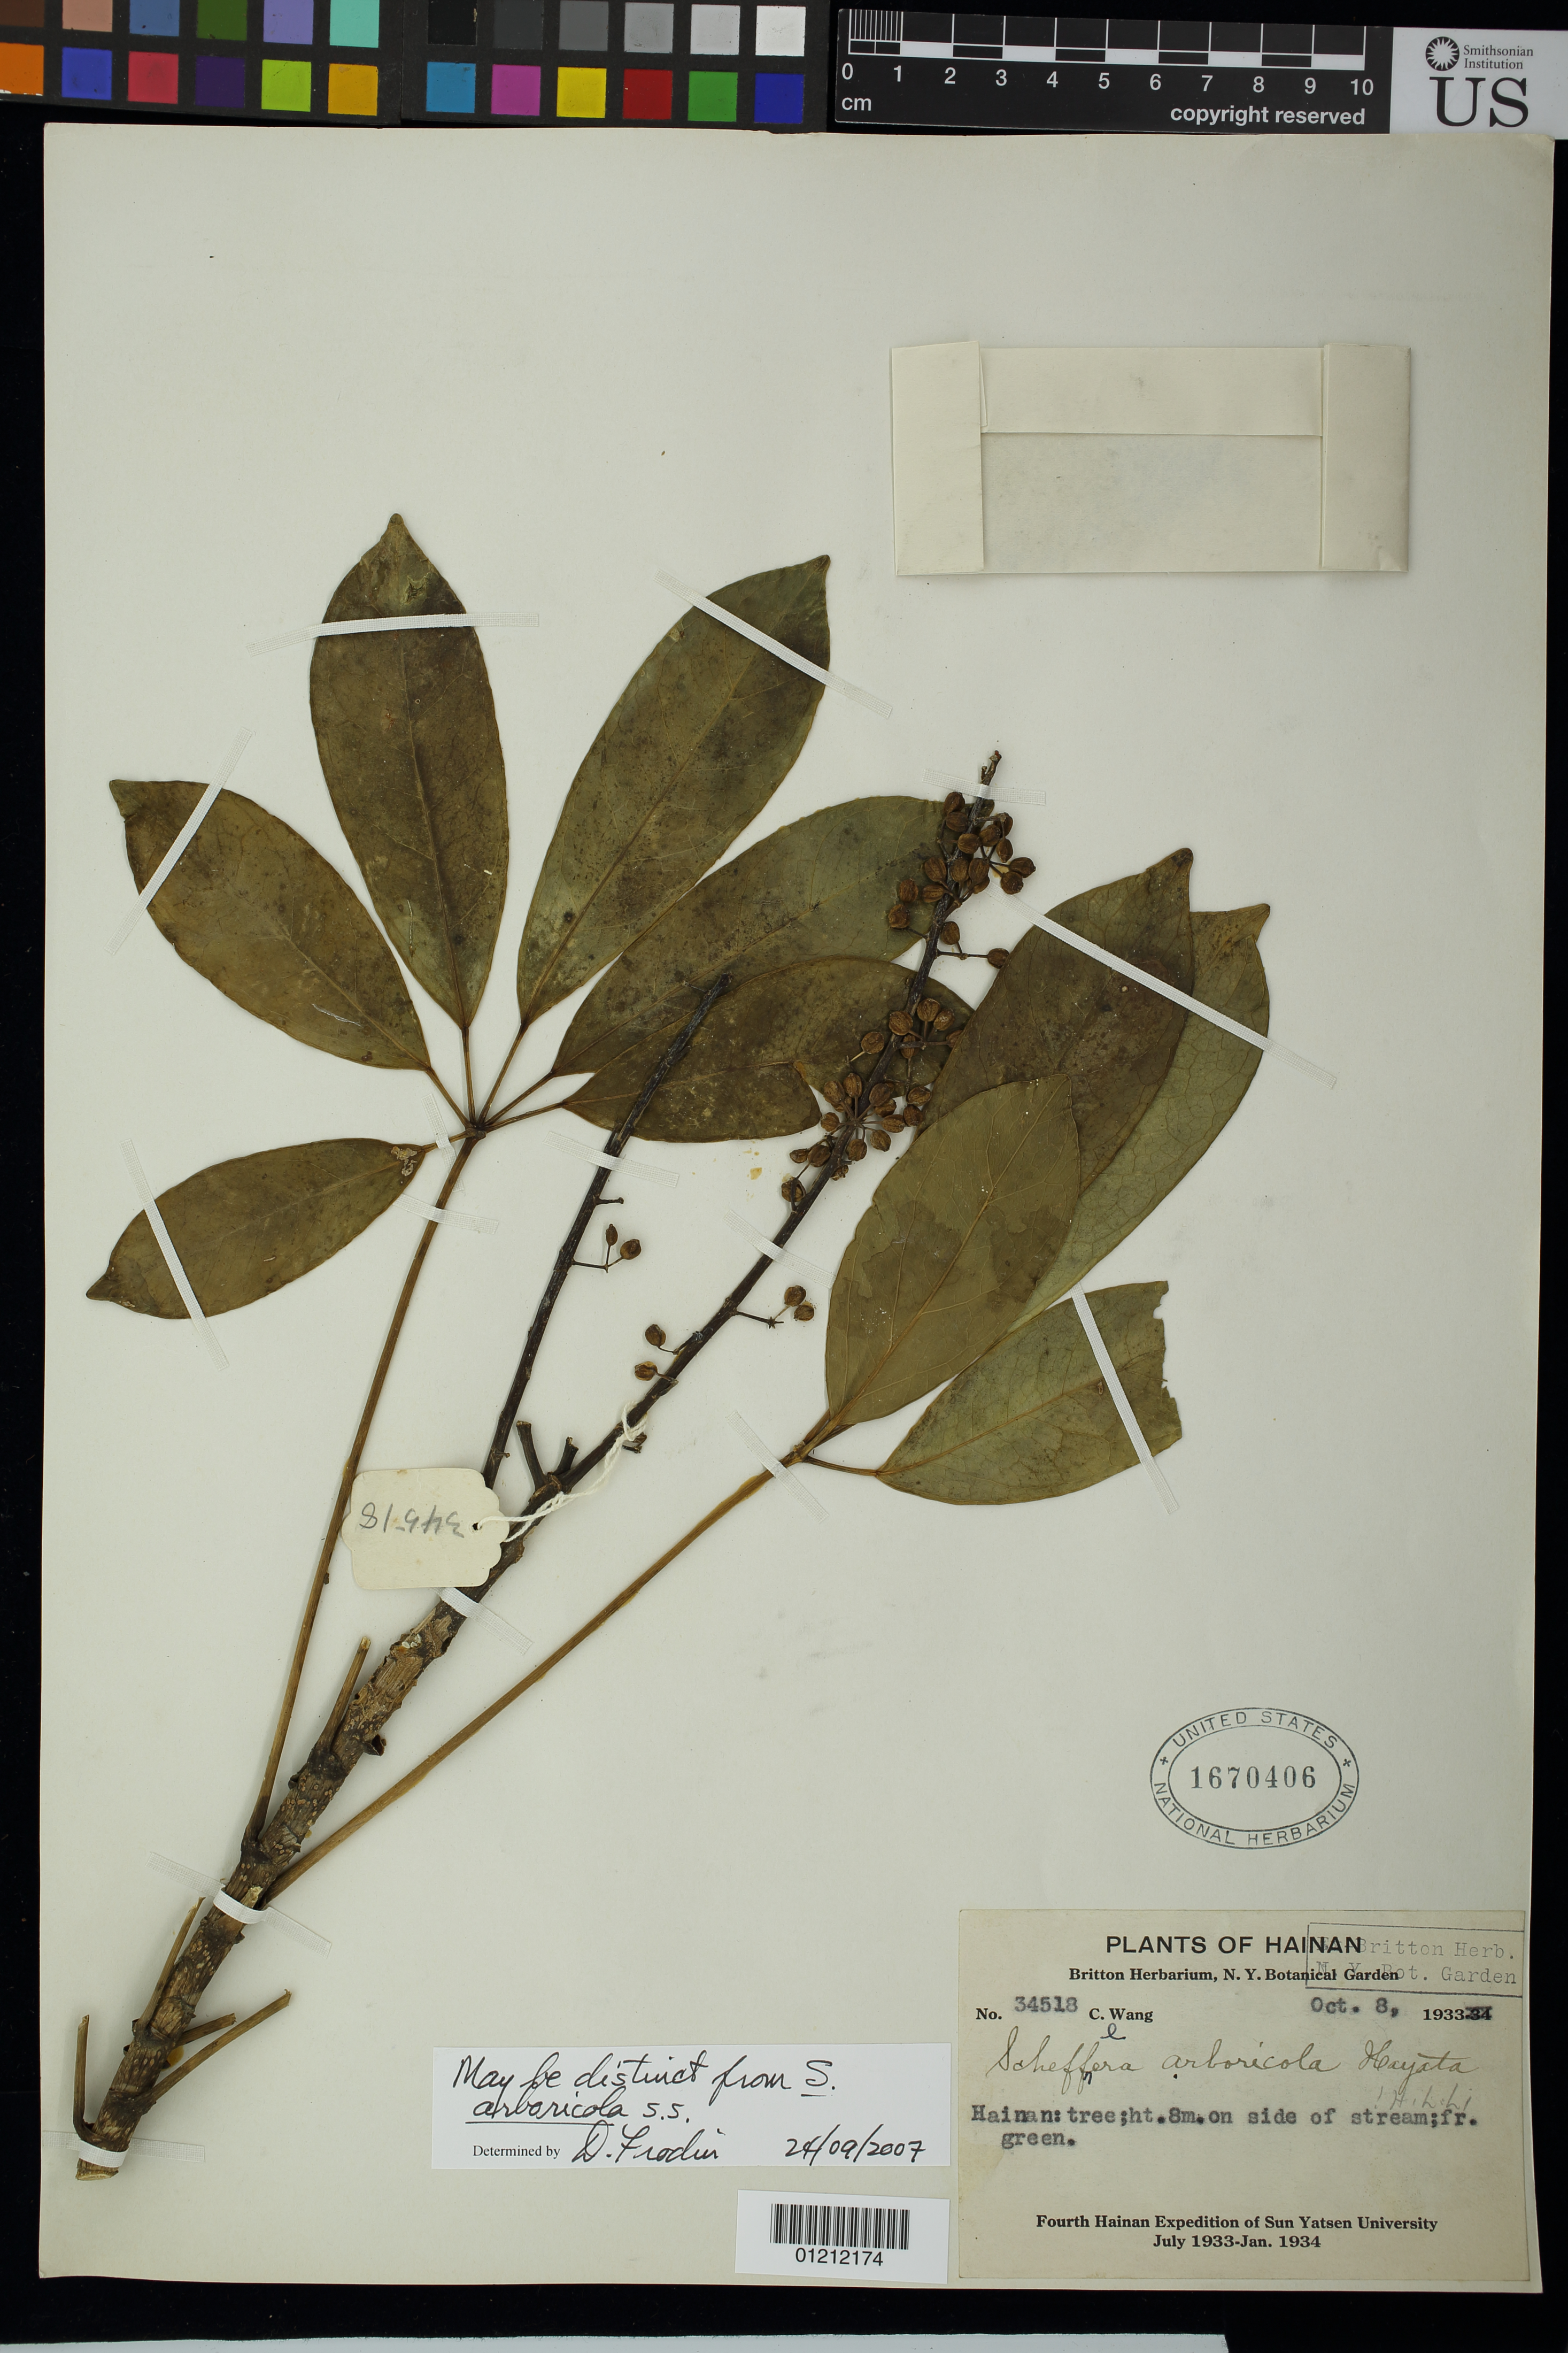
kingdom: Plantae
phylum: Tracheophyta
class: Magnoliopsida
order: Apiales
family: Araliaceae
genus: Schefflera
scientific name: Schefflera arboricola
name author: Hayata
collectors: C. Wang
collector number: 34518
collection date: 1933-10-08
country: China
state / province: Hainan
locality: On side of stream.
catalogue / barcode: US 1670406